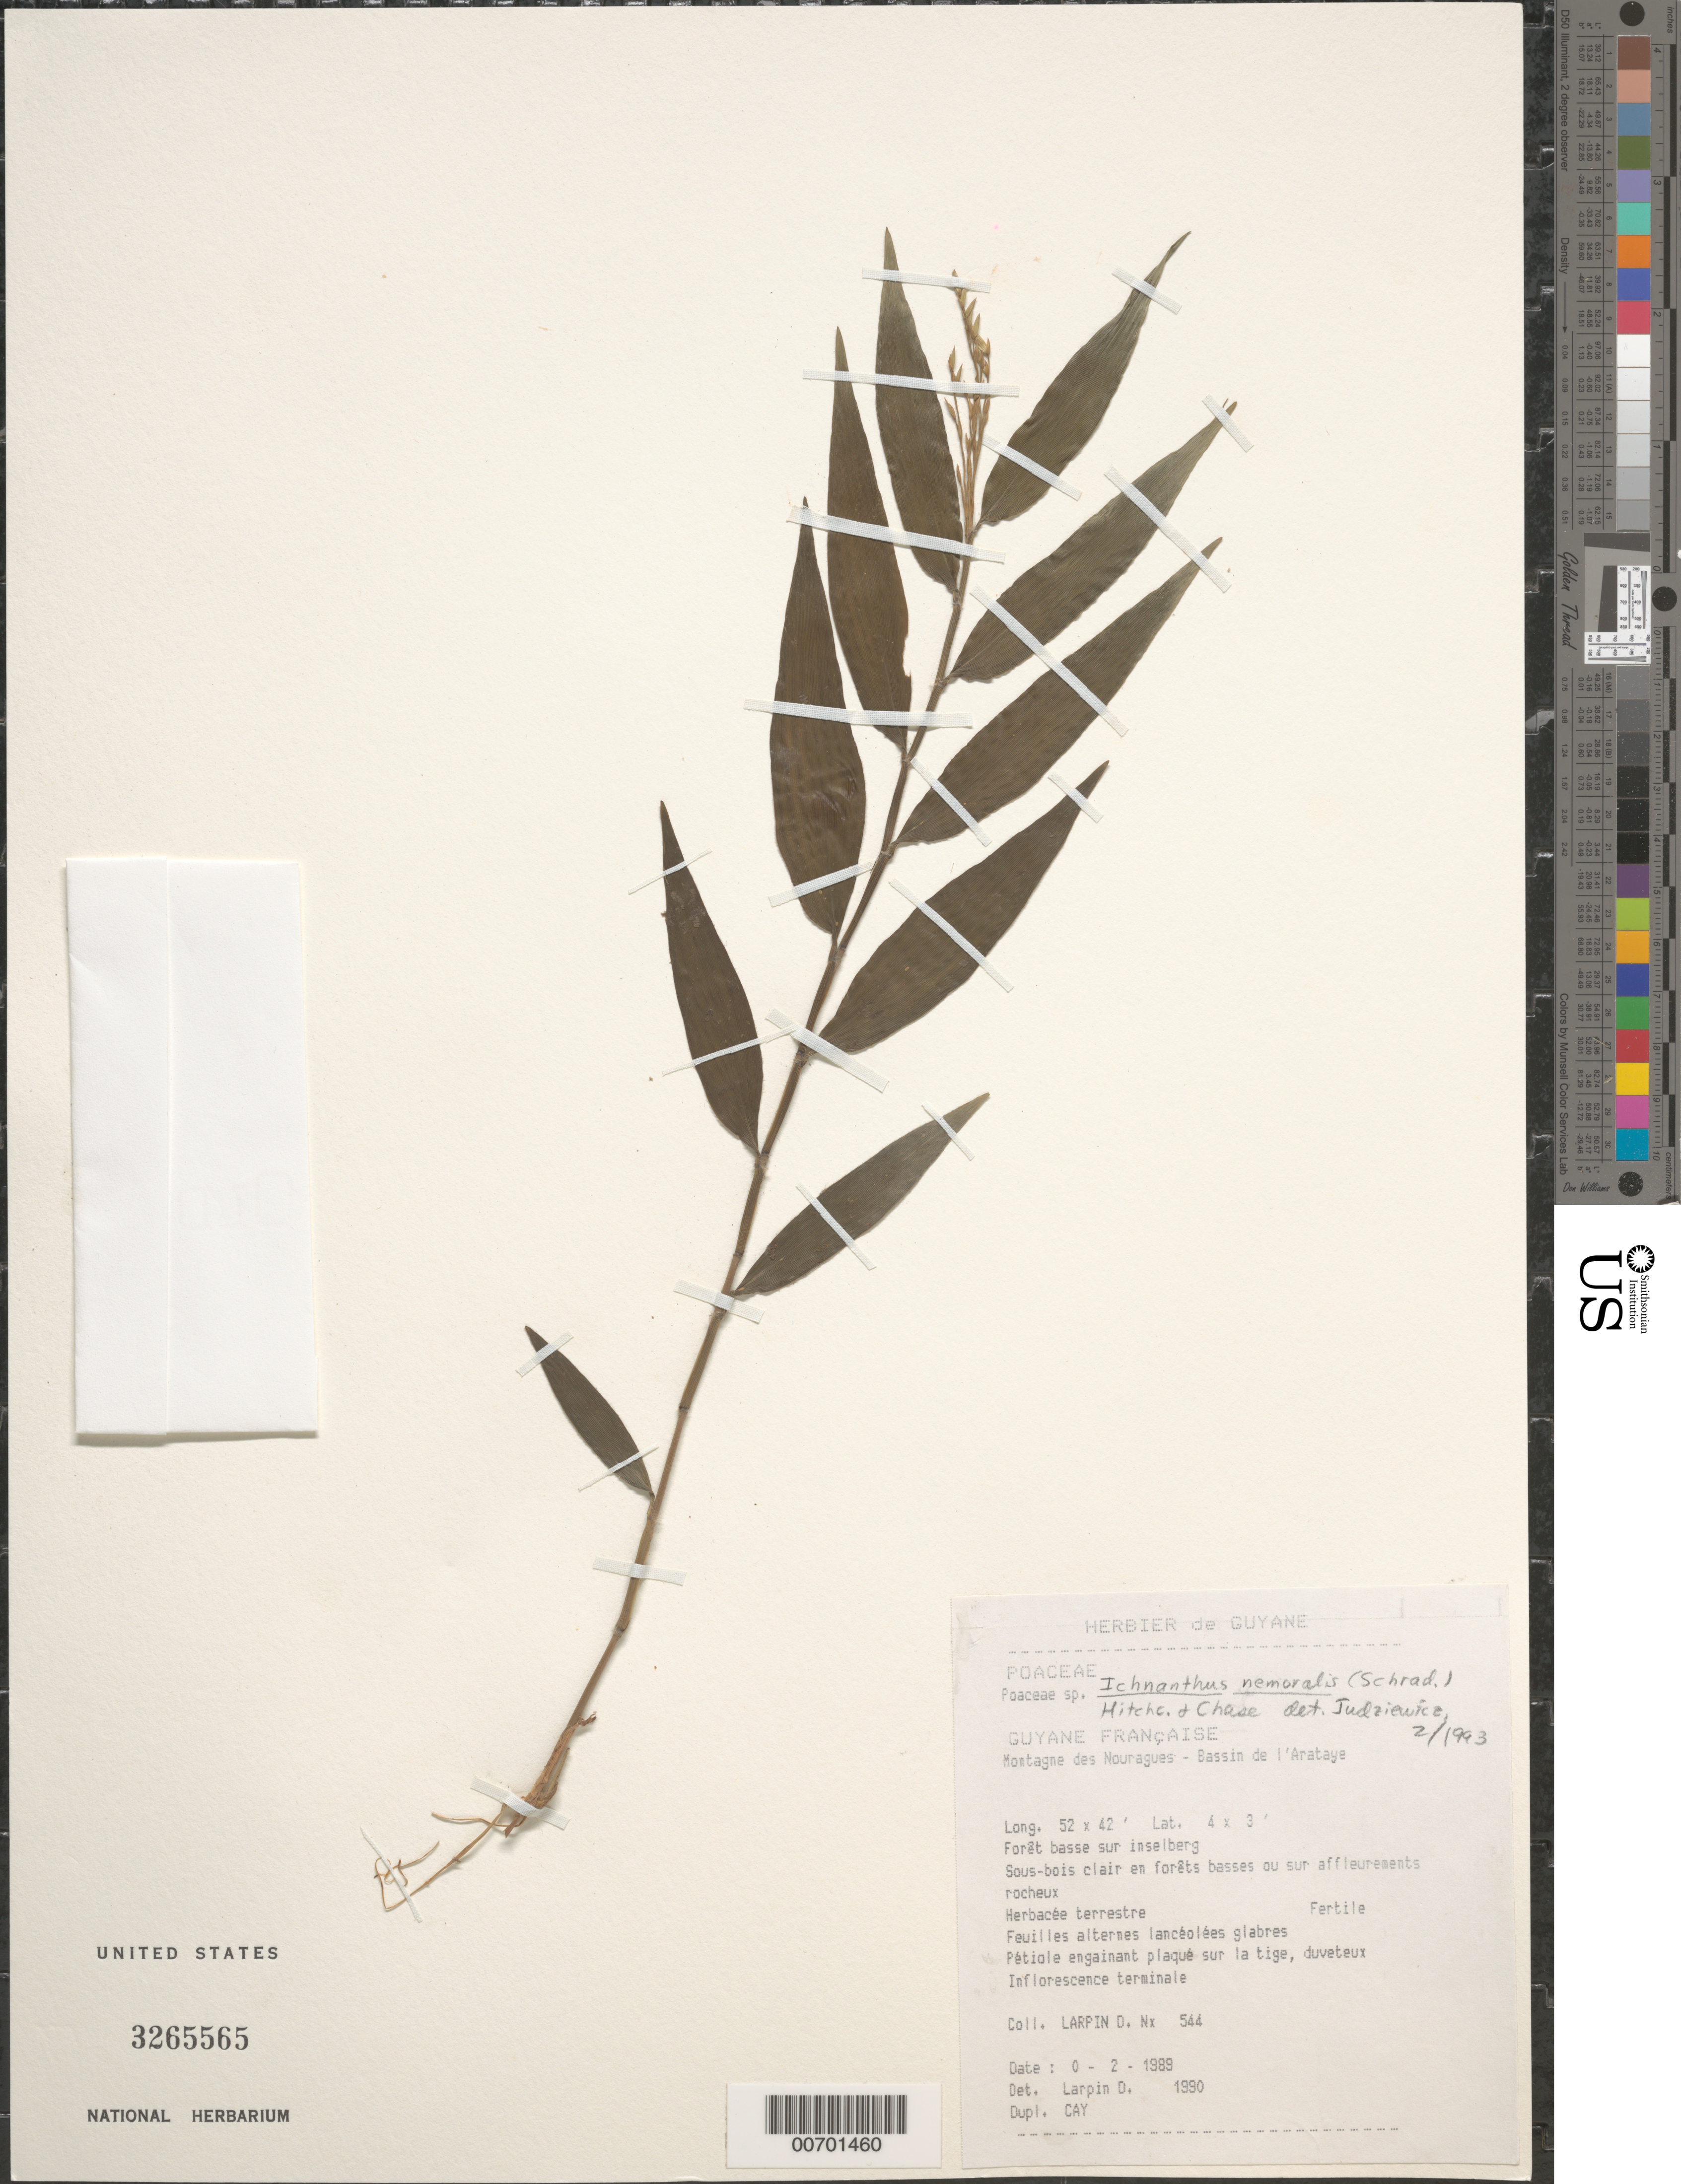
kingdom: Plantae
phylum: Tracheophyta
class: Liliopsida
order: Poales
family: Poaceae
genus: Ichnanthus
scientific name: Ichnanthus nemoralis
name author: (Schrad.) Hitchc. & Chase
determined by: Judziewicz, E. J.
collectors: D. Larpin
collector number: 544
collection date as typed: Feb-89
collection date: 1989-02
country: French Guiana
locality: Station des Nouragues, Bassin de l'Approuague, Arataye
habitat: Low altitude forest on inselberg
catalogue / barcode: US 3265565